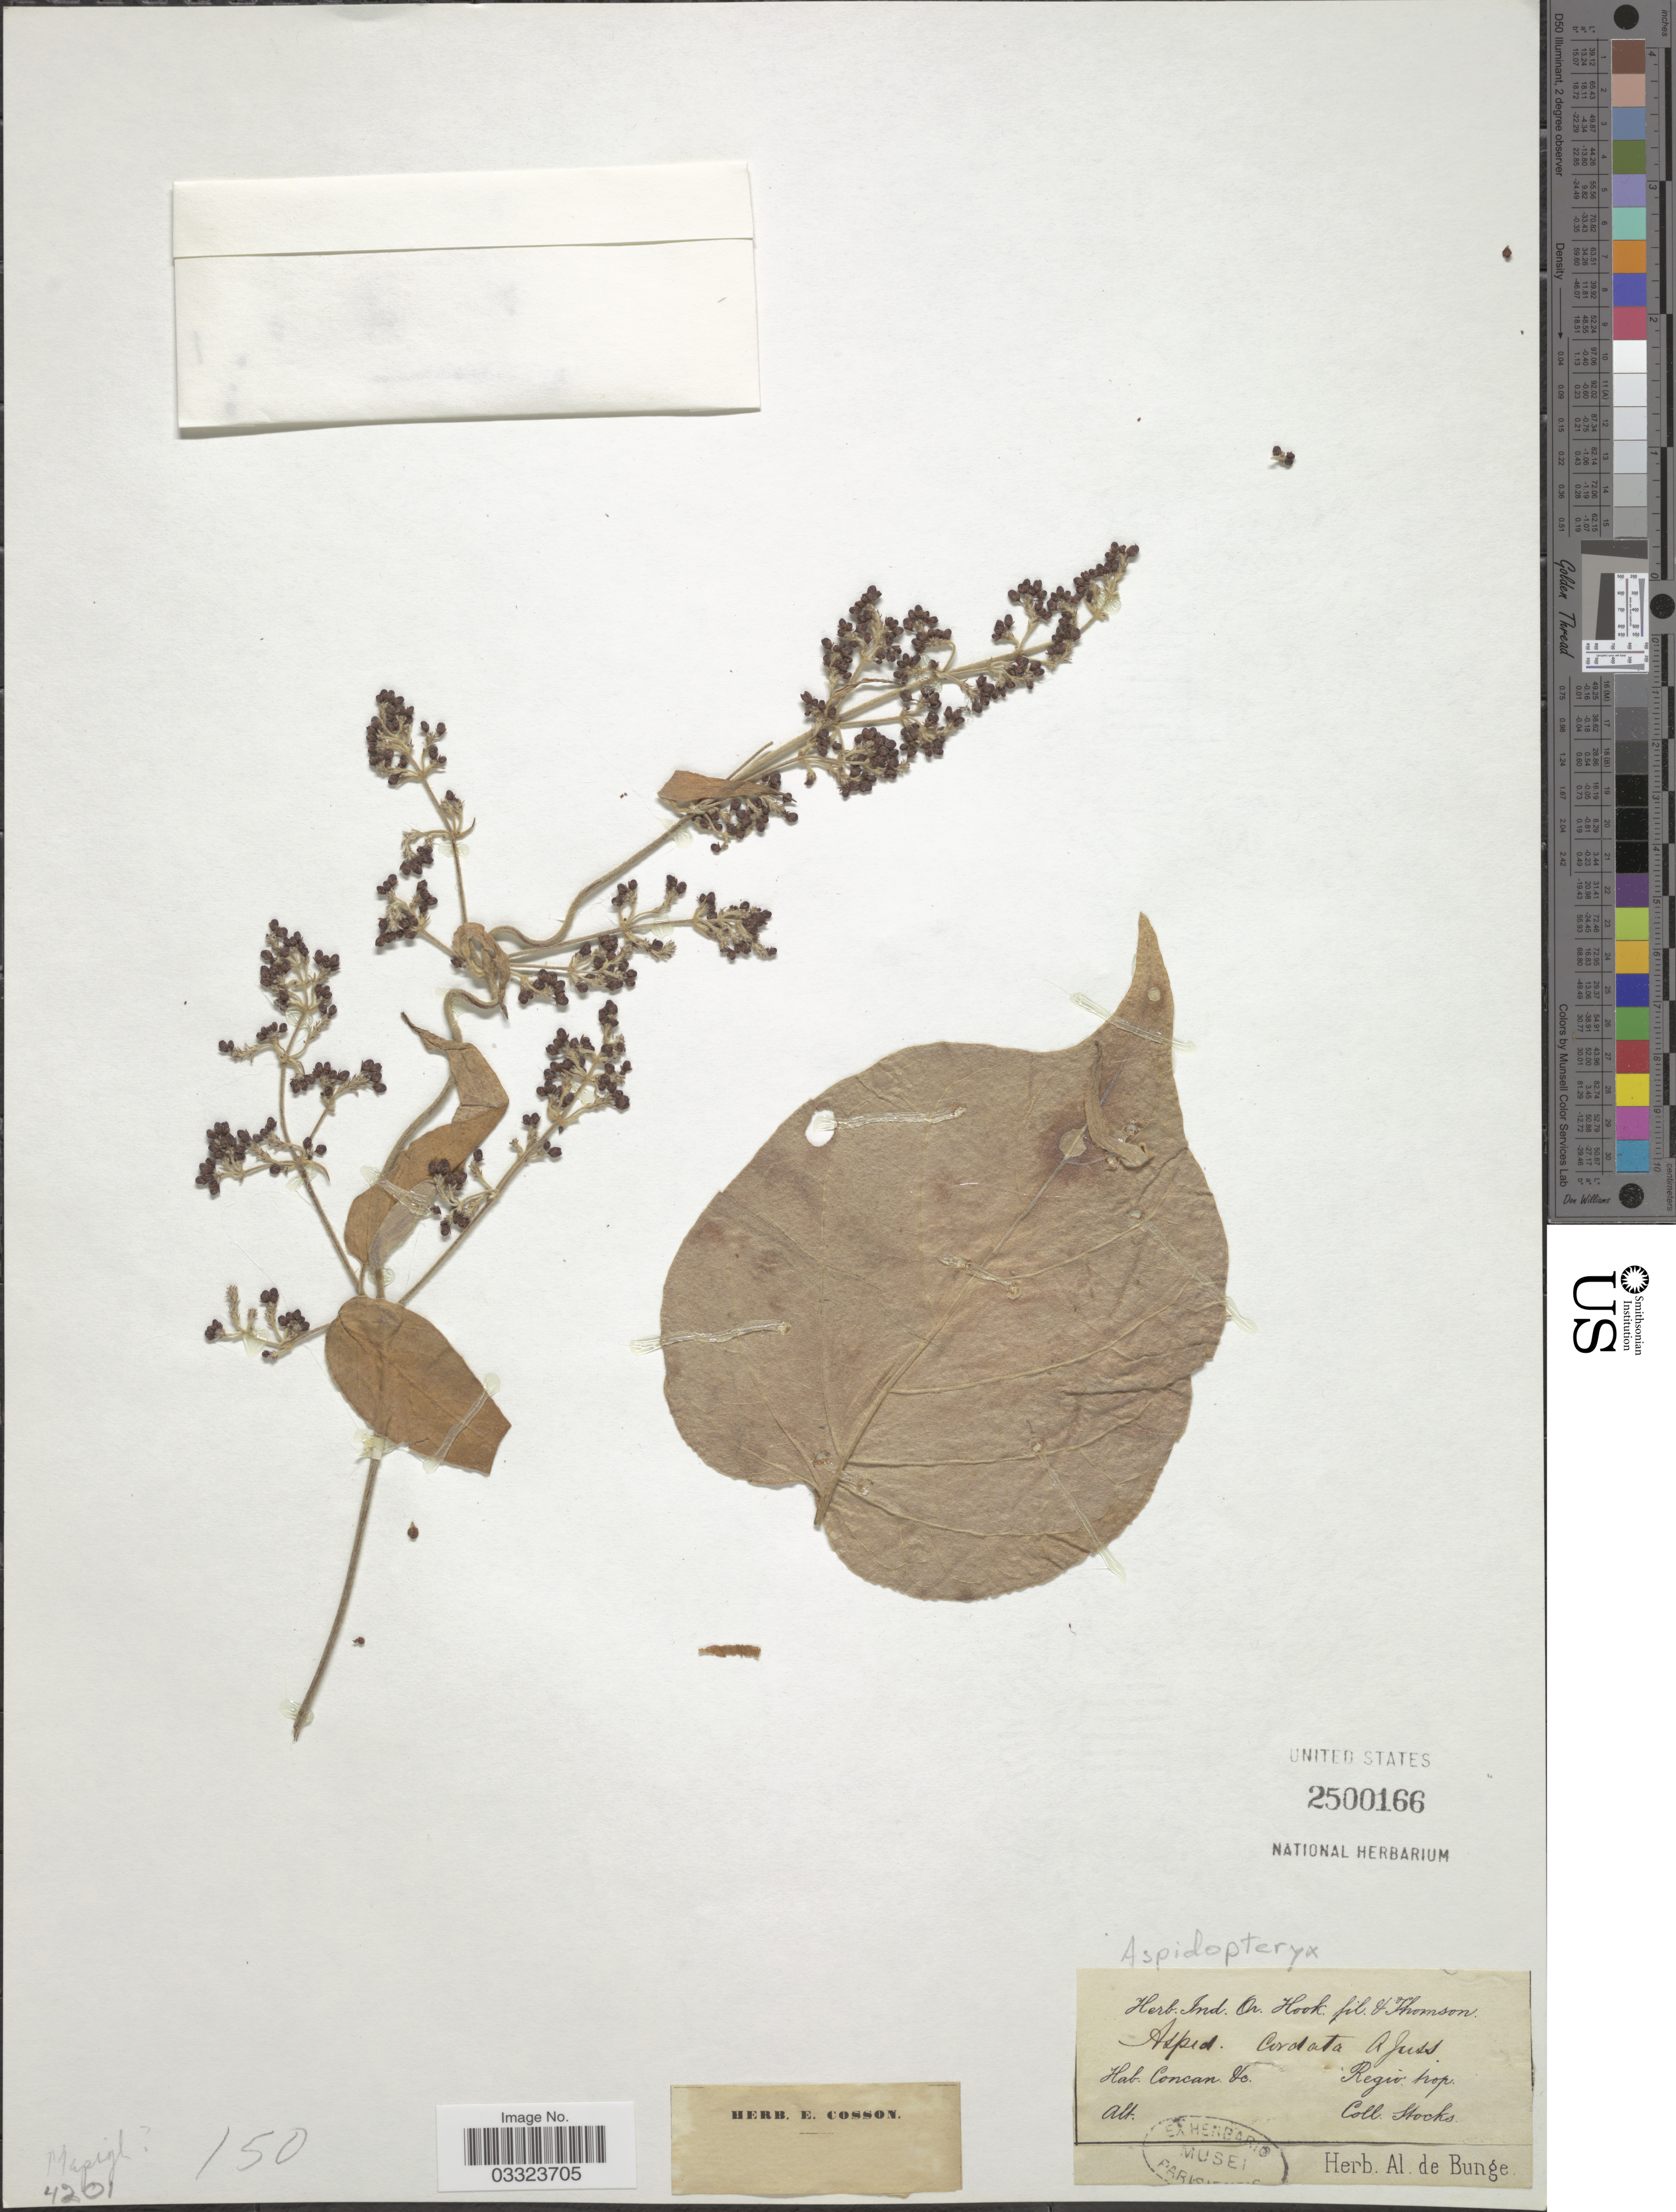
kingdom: Plantae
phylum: Tracheophyta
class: Magnoliopsida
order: Malpighiales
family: Malpighiaceae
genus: Aspidopterys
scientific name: Aspidopterys cordata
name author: A. Juss.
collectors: Stocks, --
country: India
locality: Concan &c. Regio. trop.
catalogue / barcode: US 2500166